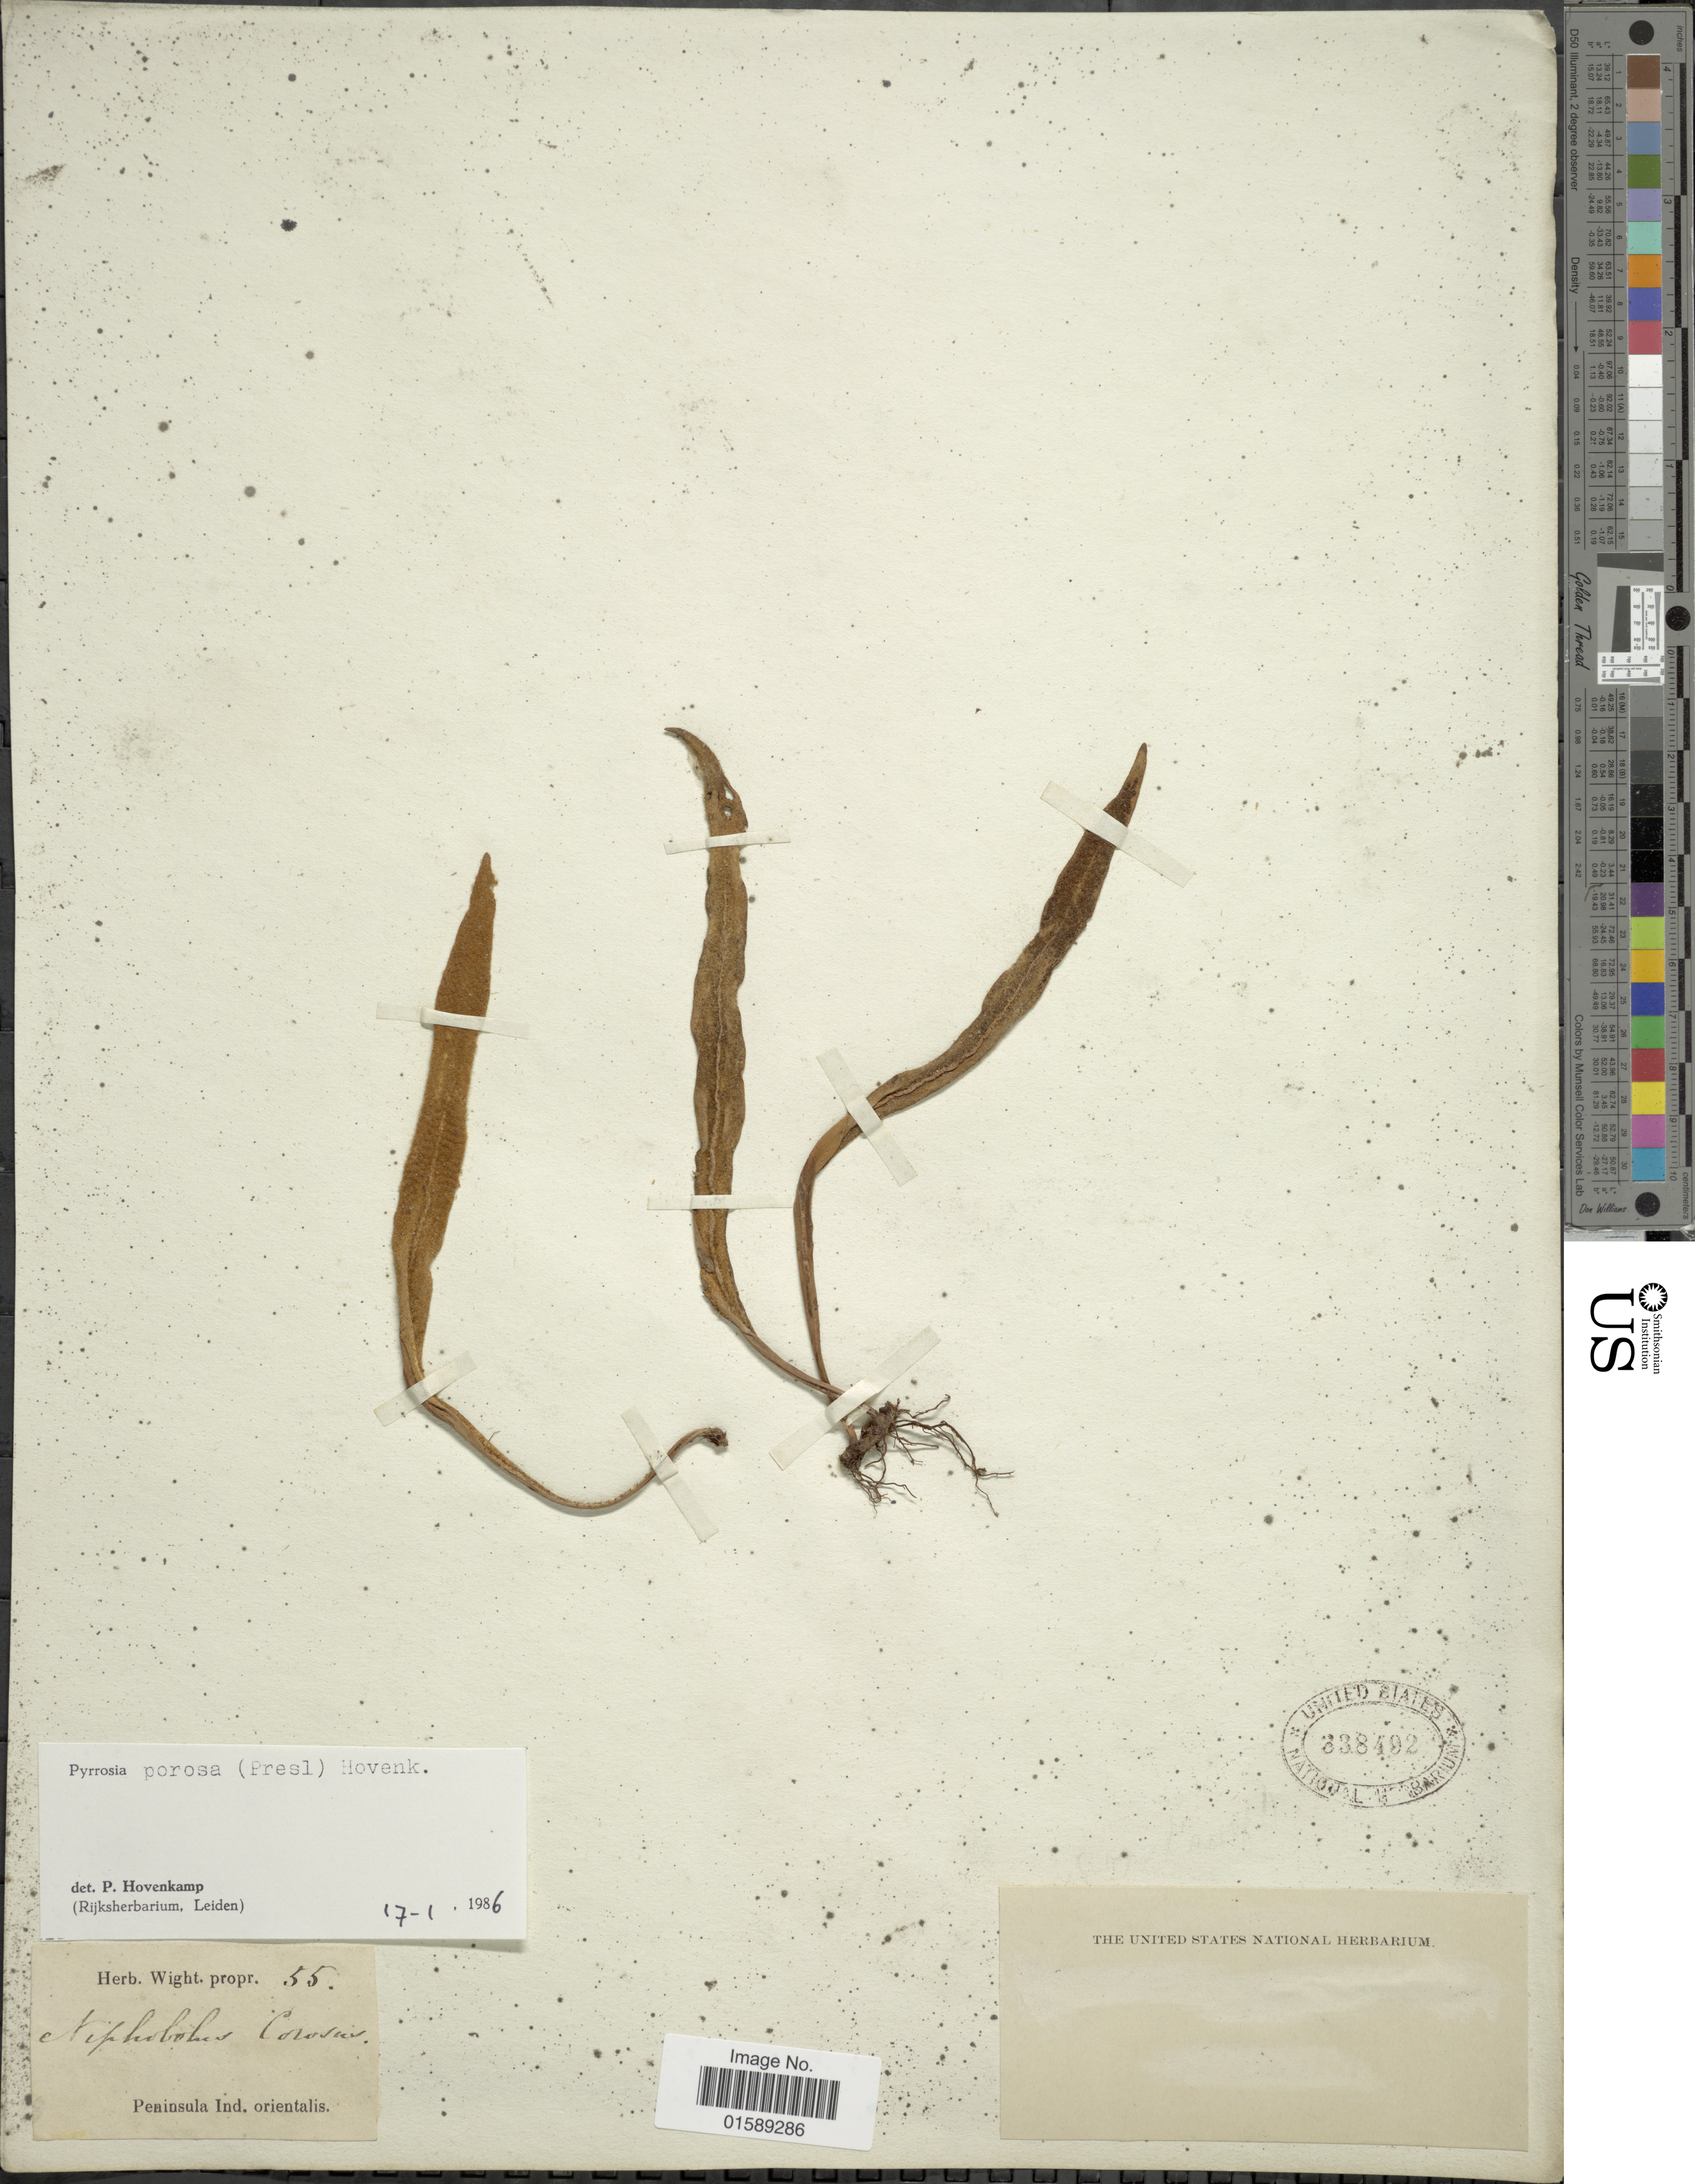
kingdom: Plantae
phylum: Tracheophyta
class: Polypodiopsida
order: Polypodiales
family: Polypodiaceae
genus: Pyrrosia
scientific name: Pyrrosia porosa var. porosa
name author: (C. Presl) Hovenkamp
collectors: ex Herb. Wright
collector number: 55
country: India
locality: Peninsula Ind. orientalis.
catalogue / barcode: US 338492